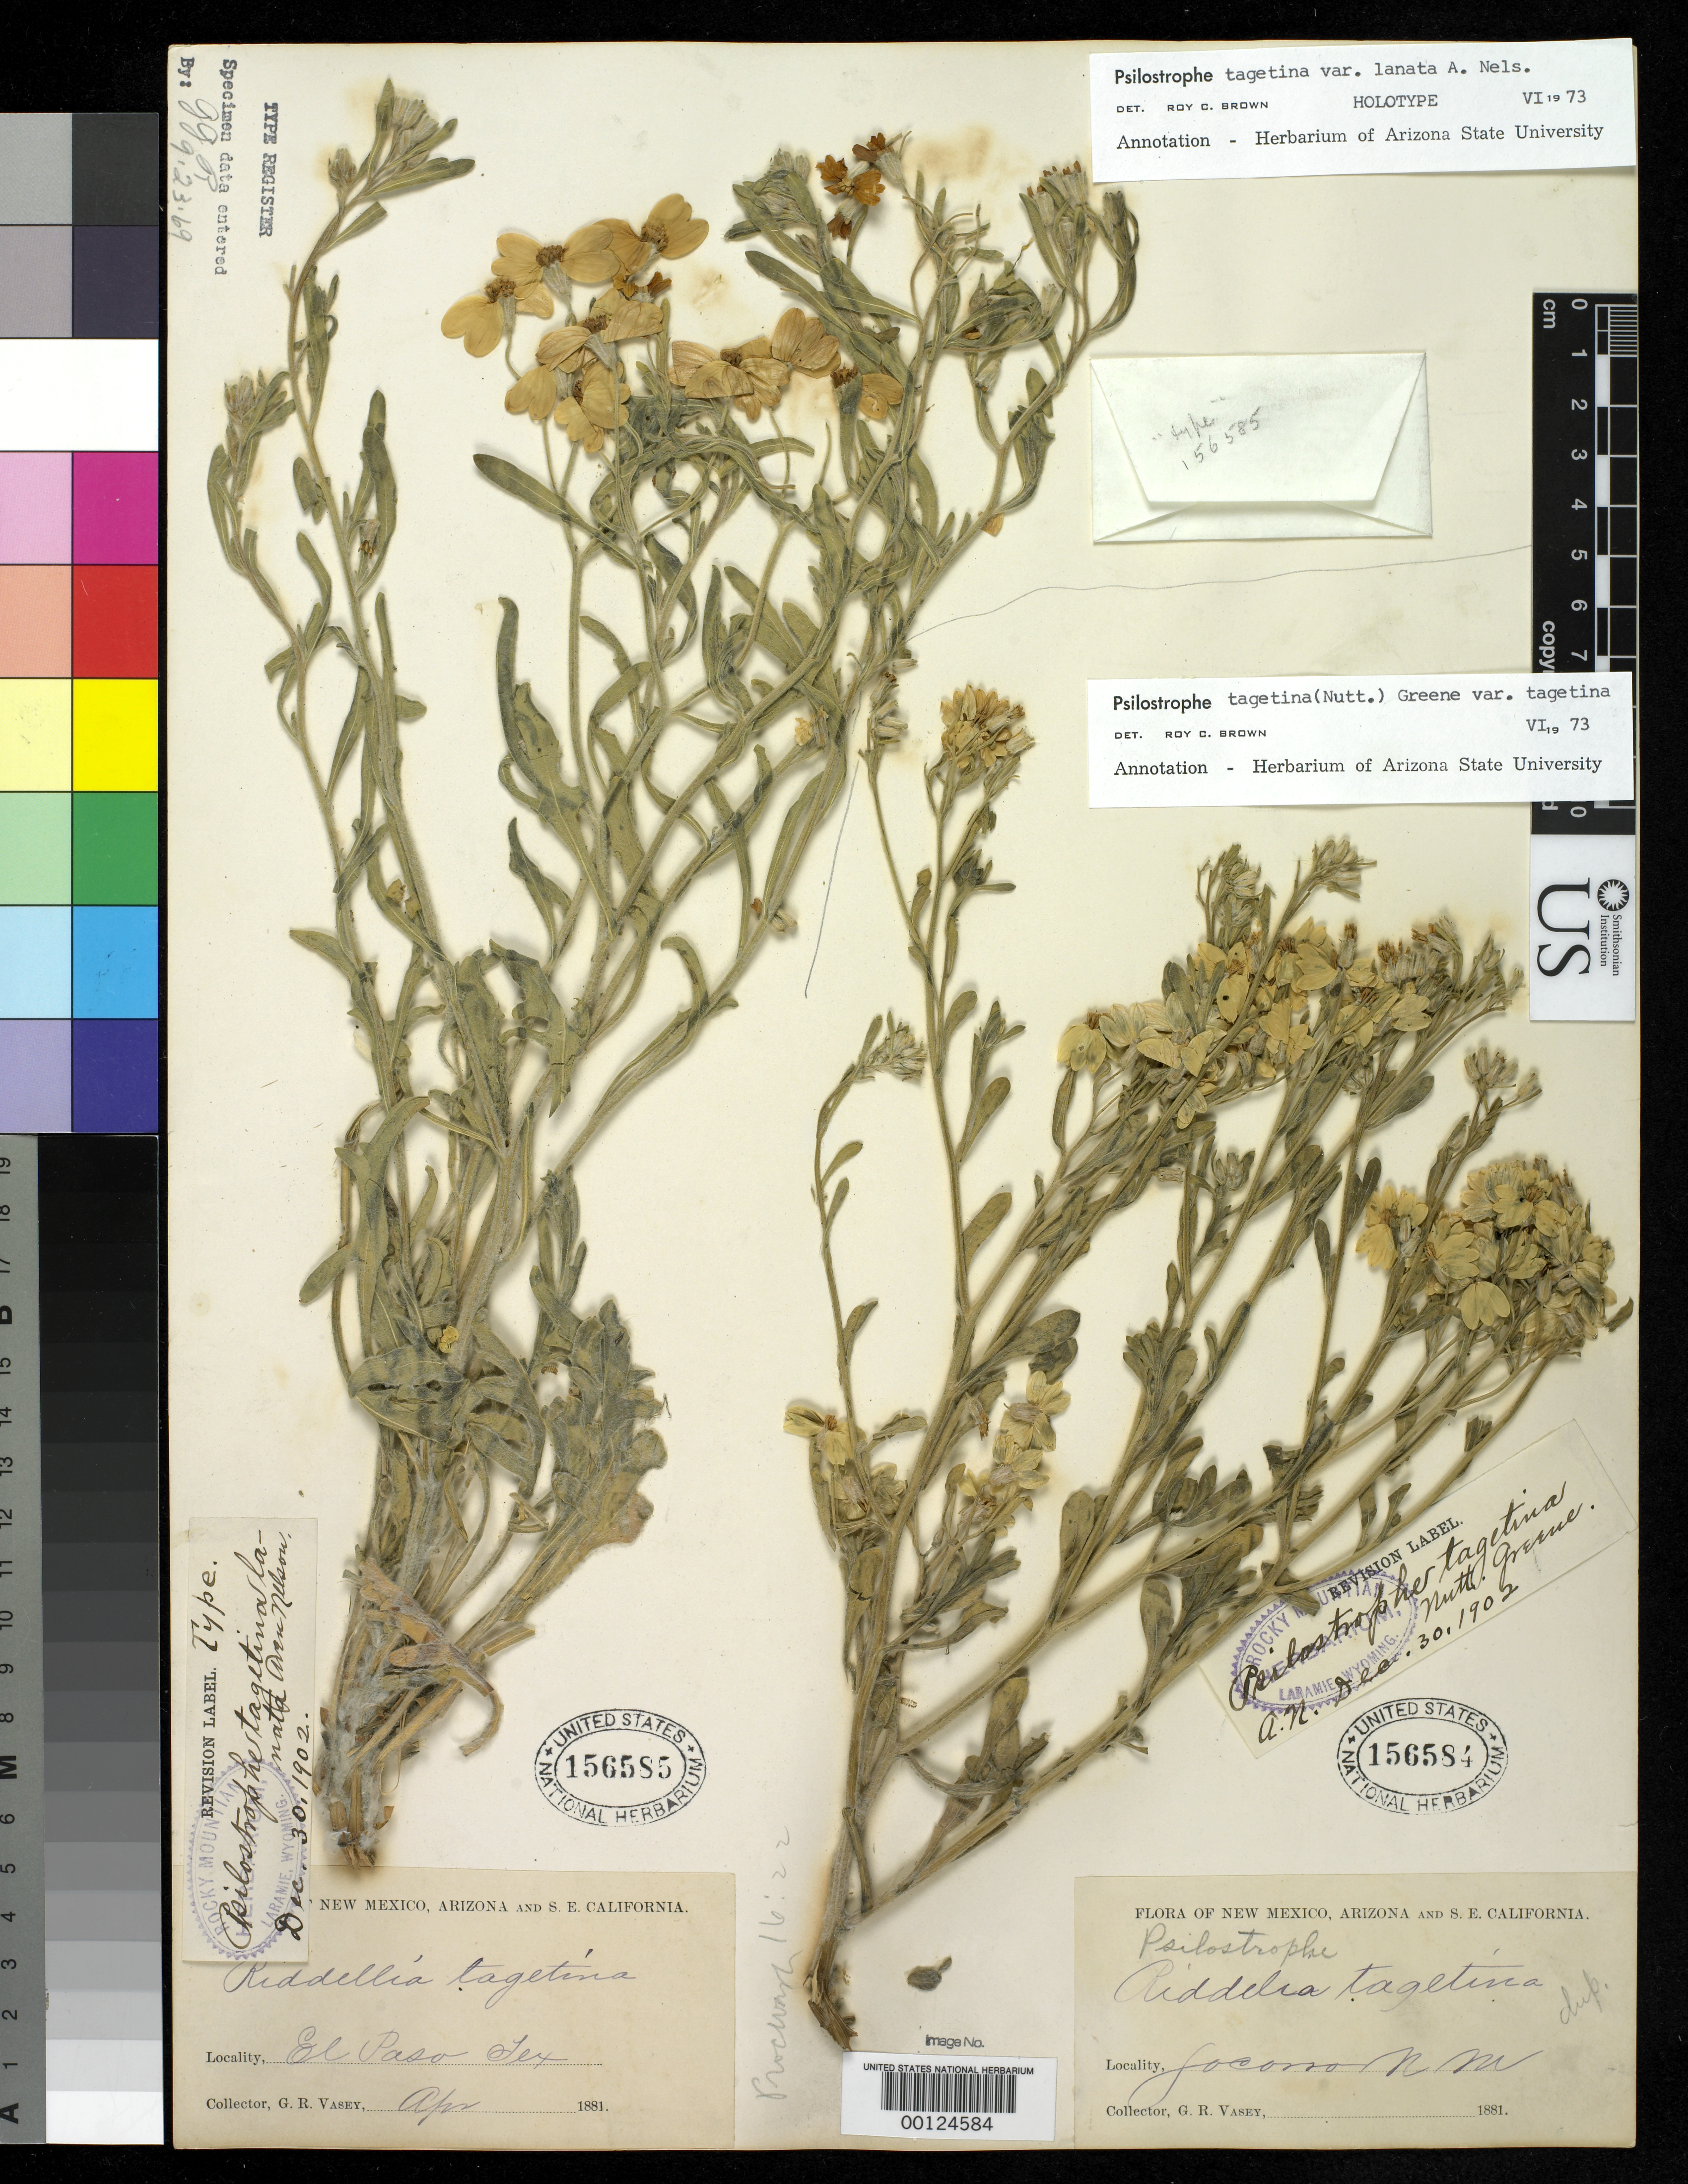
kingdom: Plantae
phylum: Tracheophyta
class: Magnoliopsida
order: Asterales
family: Asteraceae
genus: Psilostrophe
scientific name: Psilostrophe tagetina var. lanata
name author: A. Nelson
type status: Holotype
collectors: G. R. Vasey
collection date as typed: Apr 1881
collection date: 1881-04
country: United States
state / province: Texas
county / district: El Paso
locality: El Paso.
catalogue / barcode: US 156584